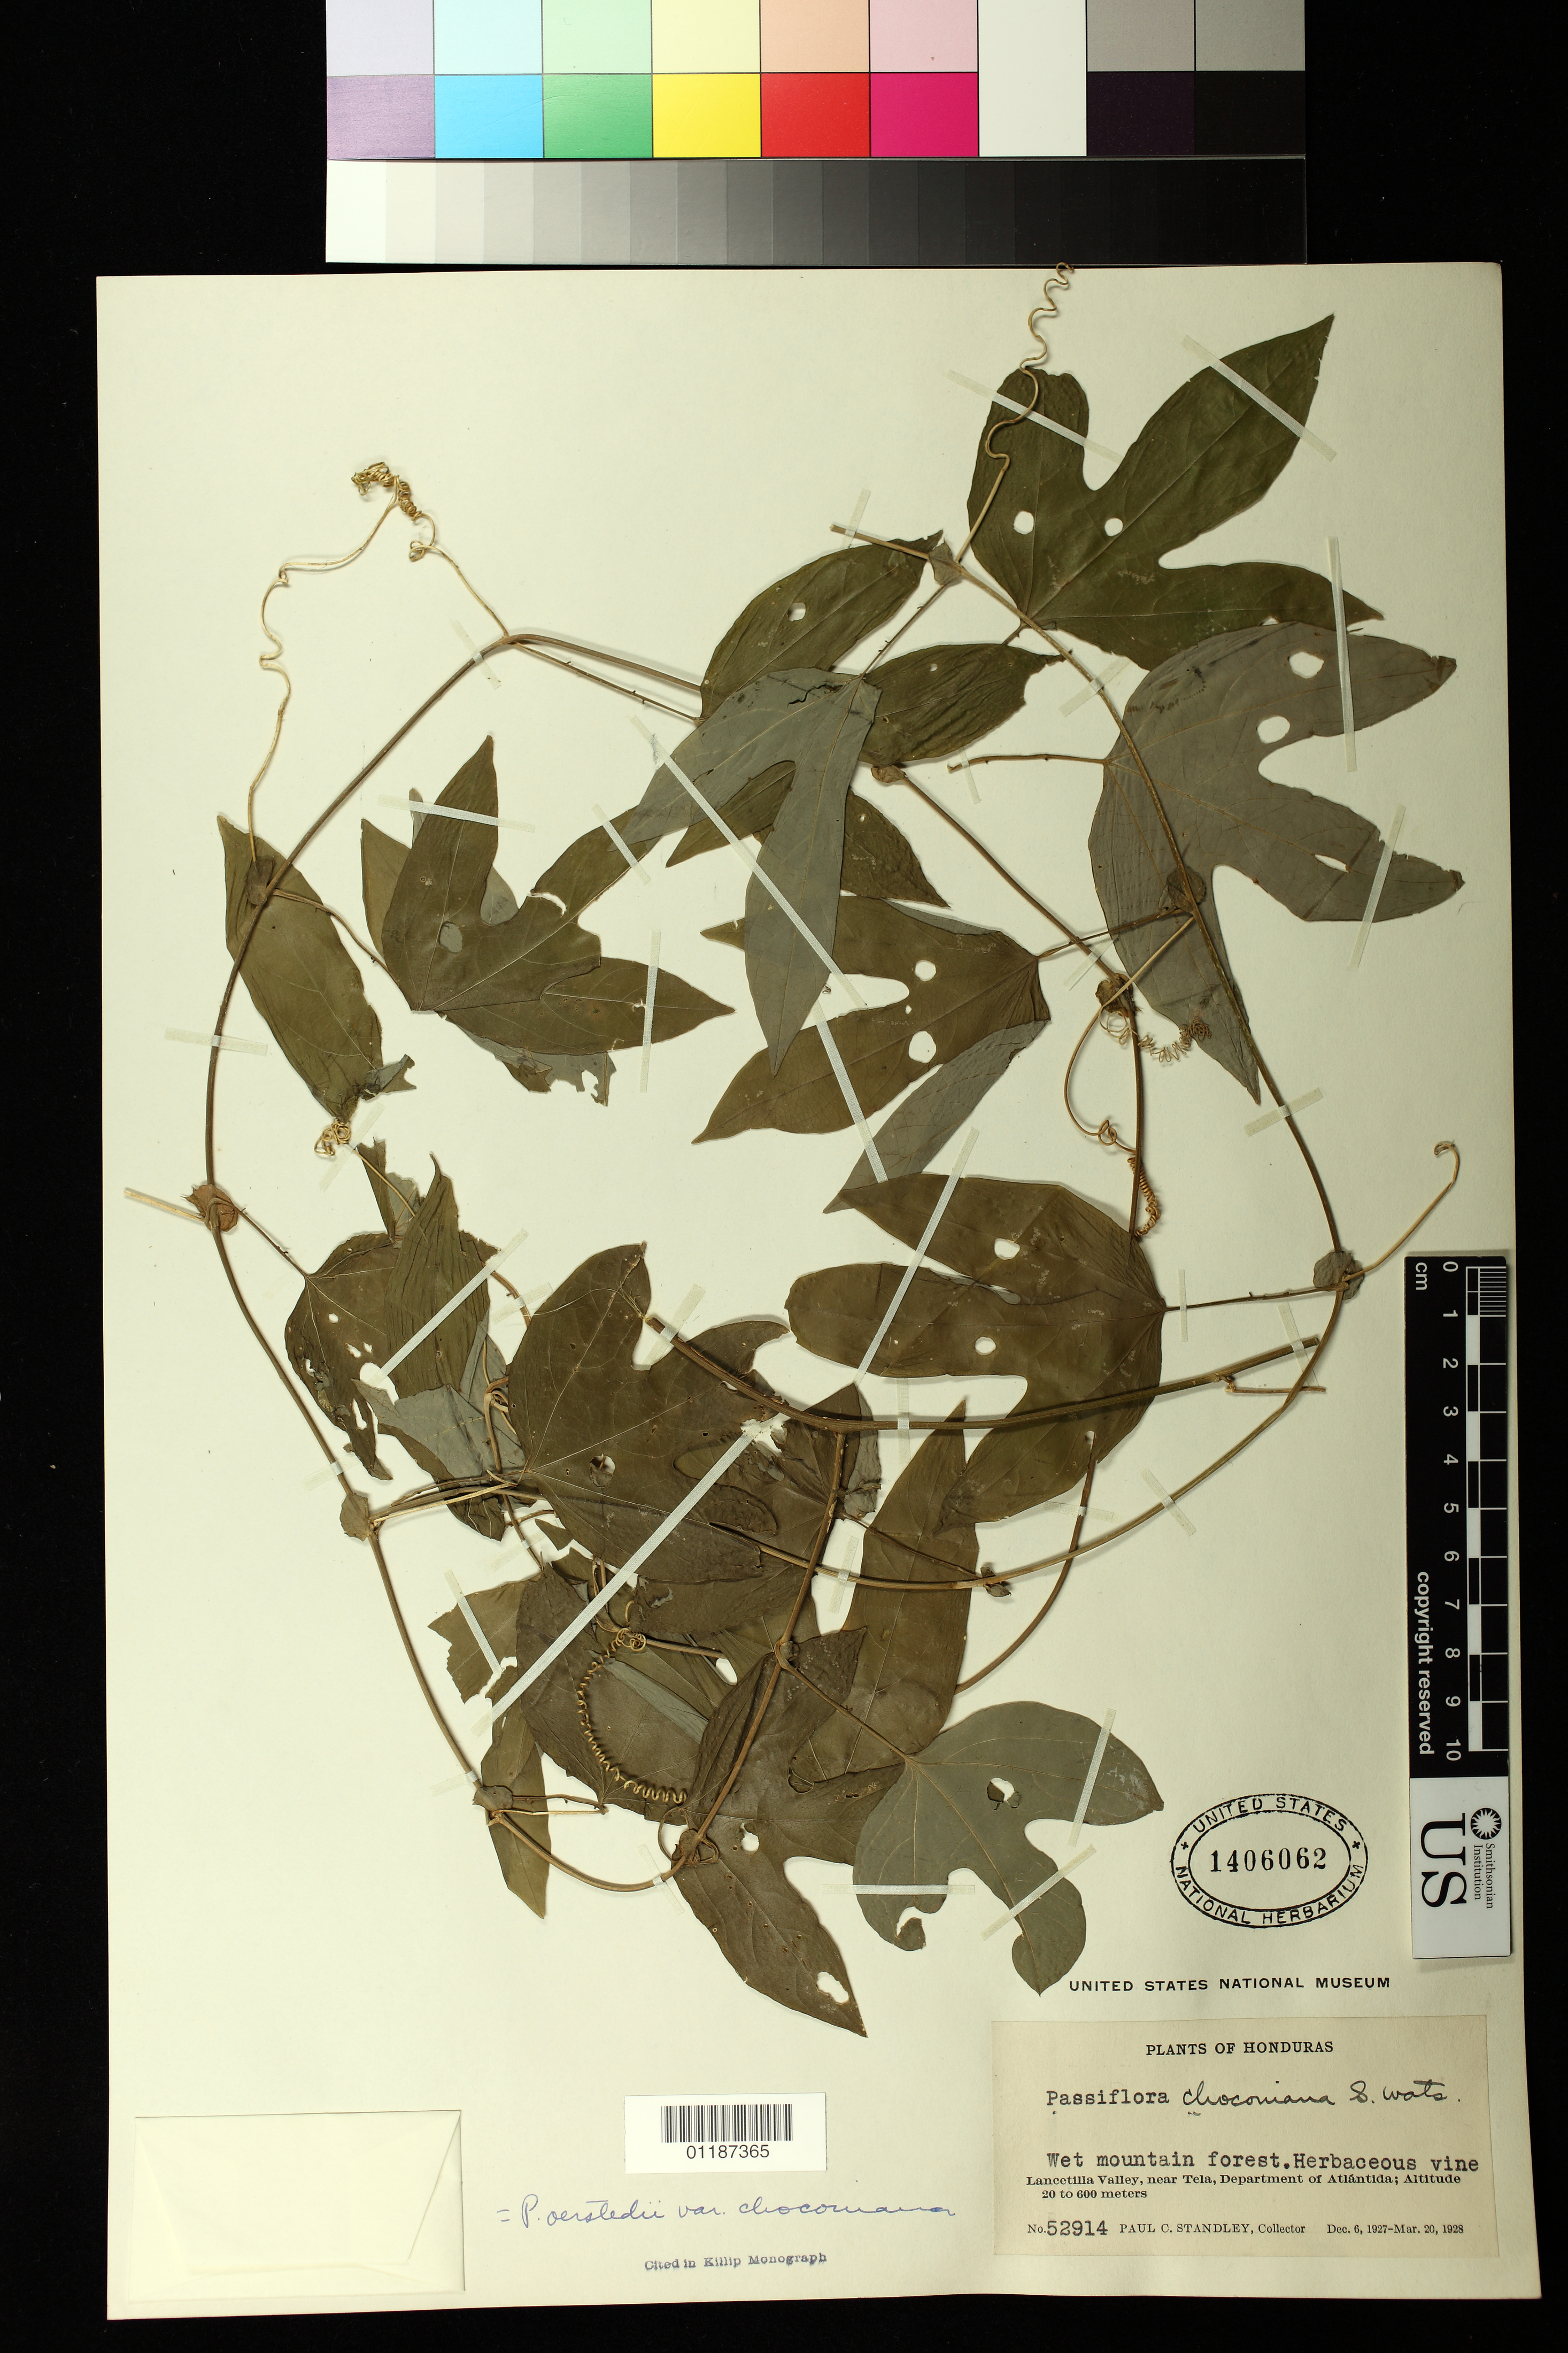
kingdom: Plantae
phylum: Tracheophyta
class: Magnoliopsida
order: Malpighiales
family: Passifloraceae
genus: Passiflora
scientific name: Passiflora oerstedii var. choconiana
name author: (S. Watson) Killip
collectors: P. C. Standley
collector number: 52914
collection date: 1927-12-06/1928-03-20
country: Honduras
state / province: Atlántida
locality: Lancetilla Valley, near Tela.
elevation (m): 20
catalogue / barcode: US 1406062